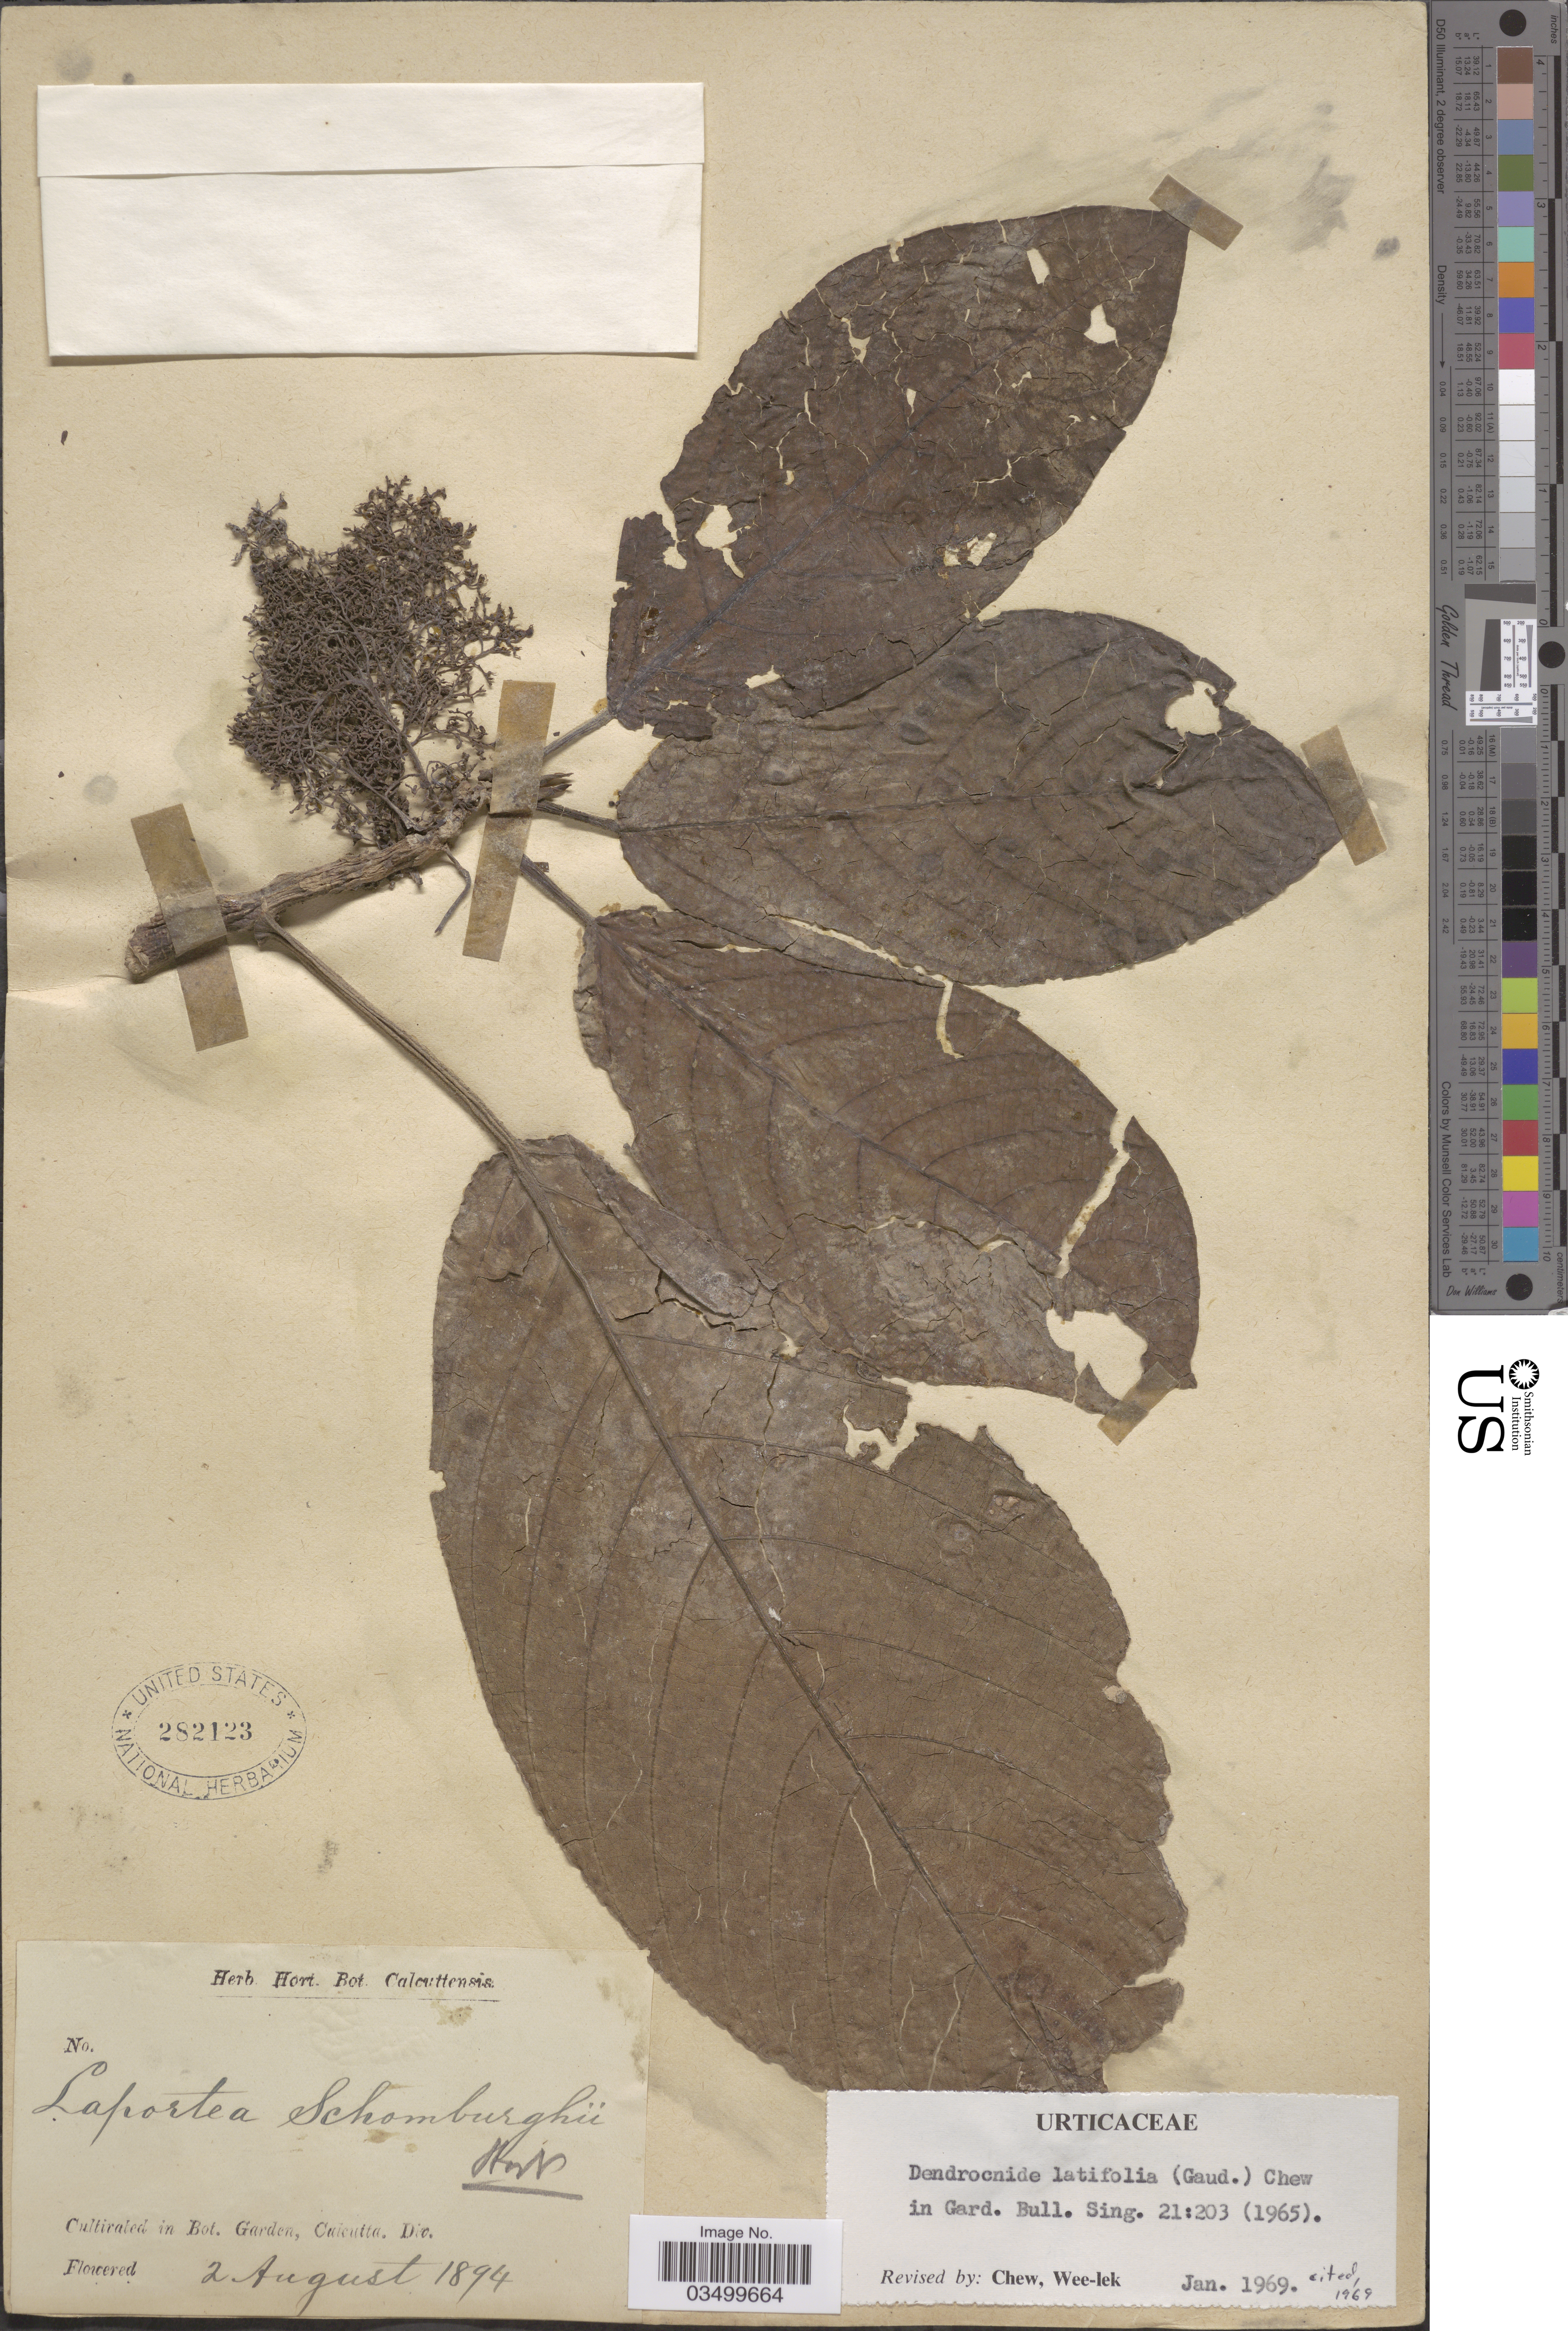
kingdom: Plantae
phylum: Tracheophyta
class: Magnoliopsida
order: Rosales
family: Urticaceae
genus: Dendrocnide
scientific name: Dendrocnide latifolia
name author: (Gaudich.) Chew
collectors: ex Herb. Hort. Bot. Calcuttensis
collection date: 1894-08-02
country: India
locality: Bot. Garden, Calcutta, Div.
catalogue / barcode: US 282123